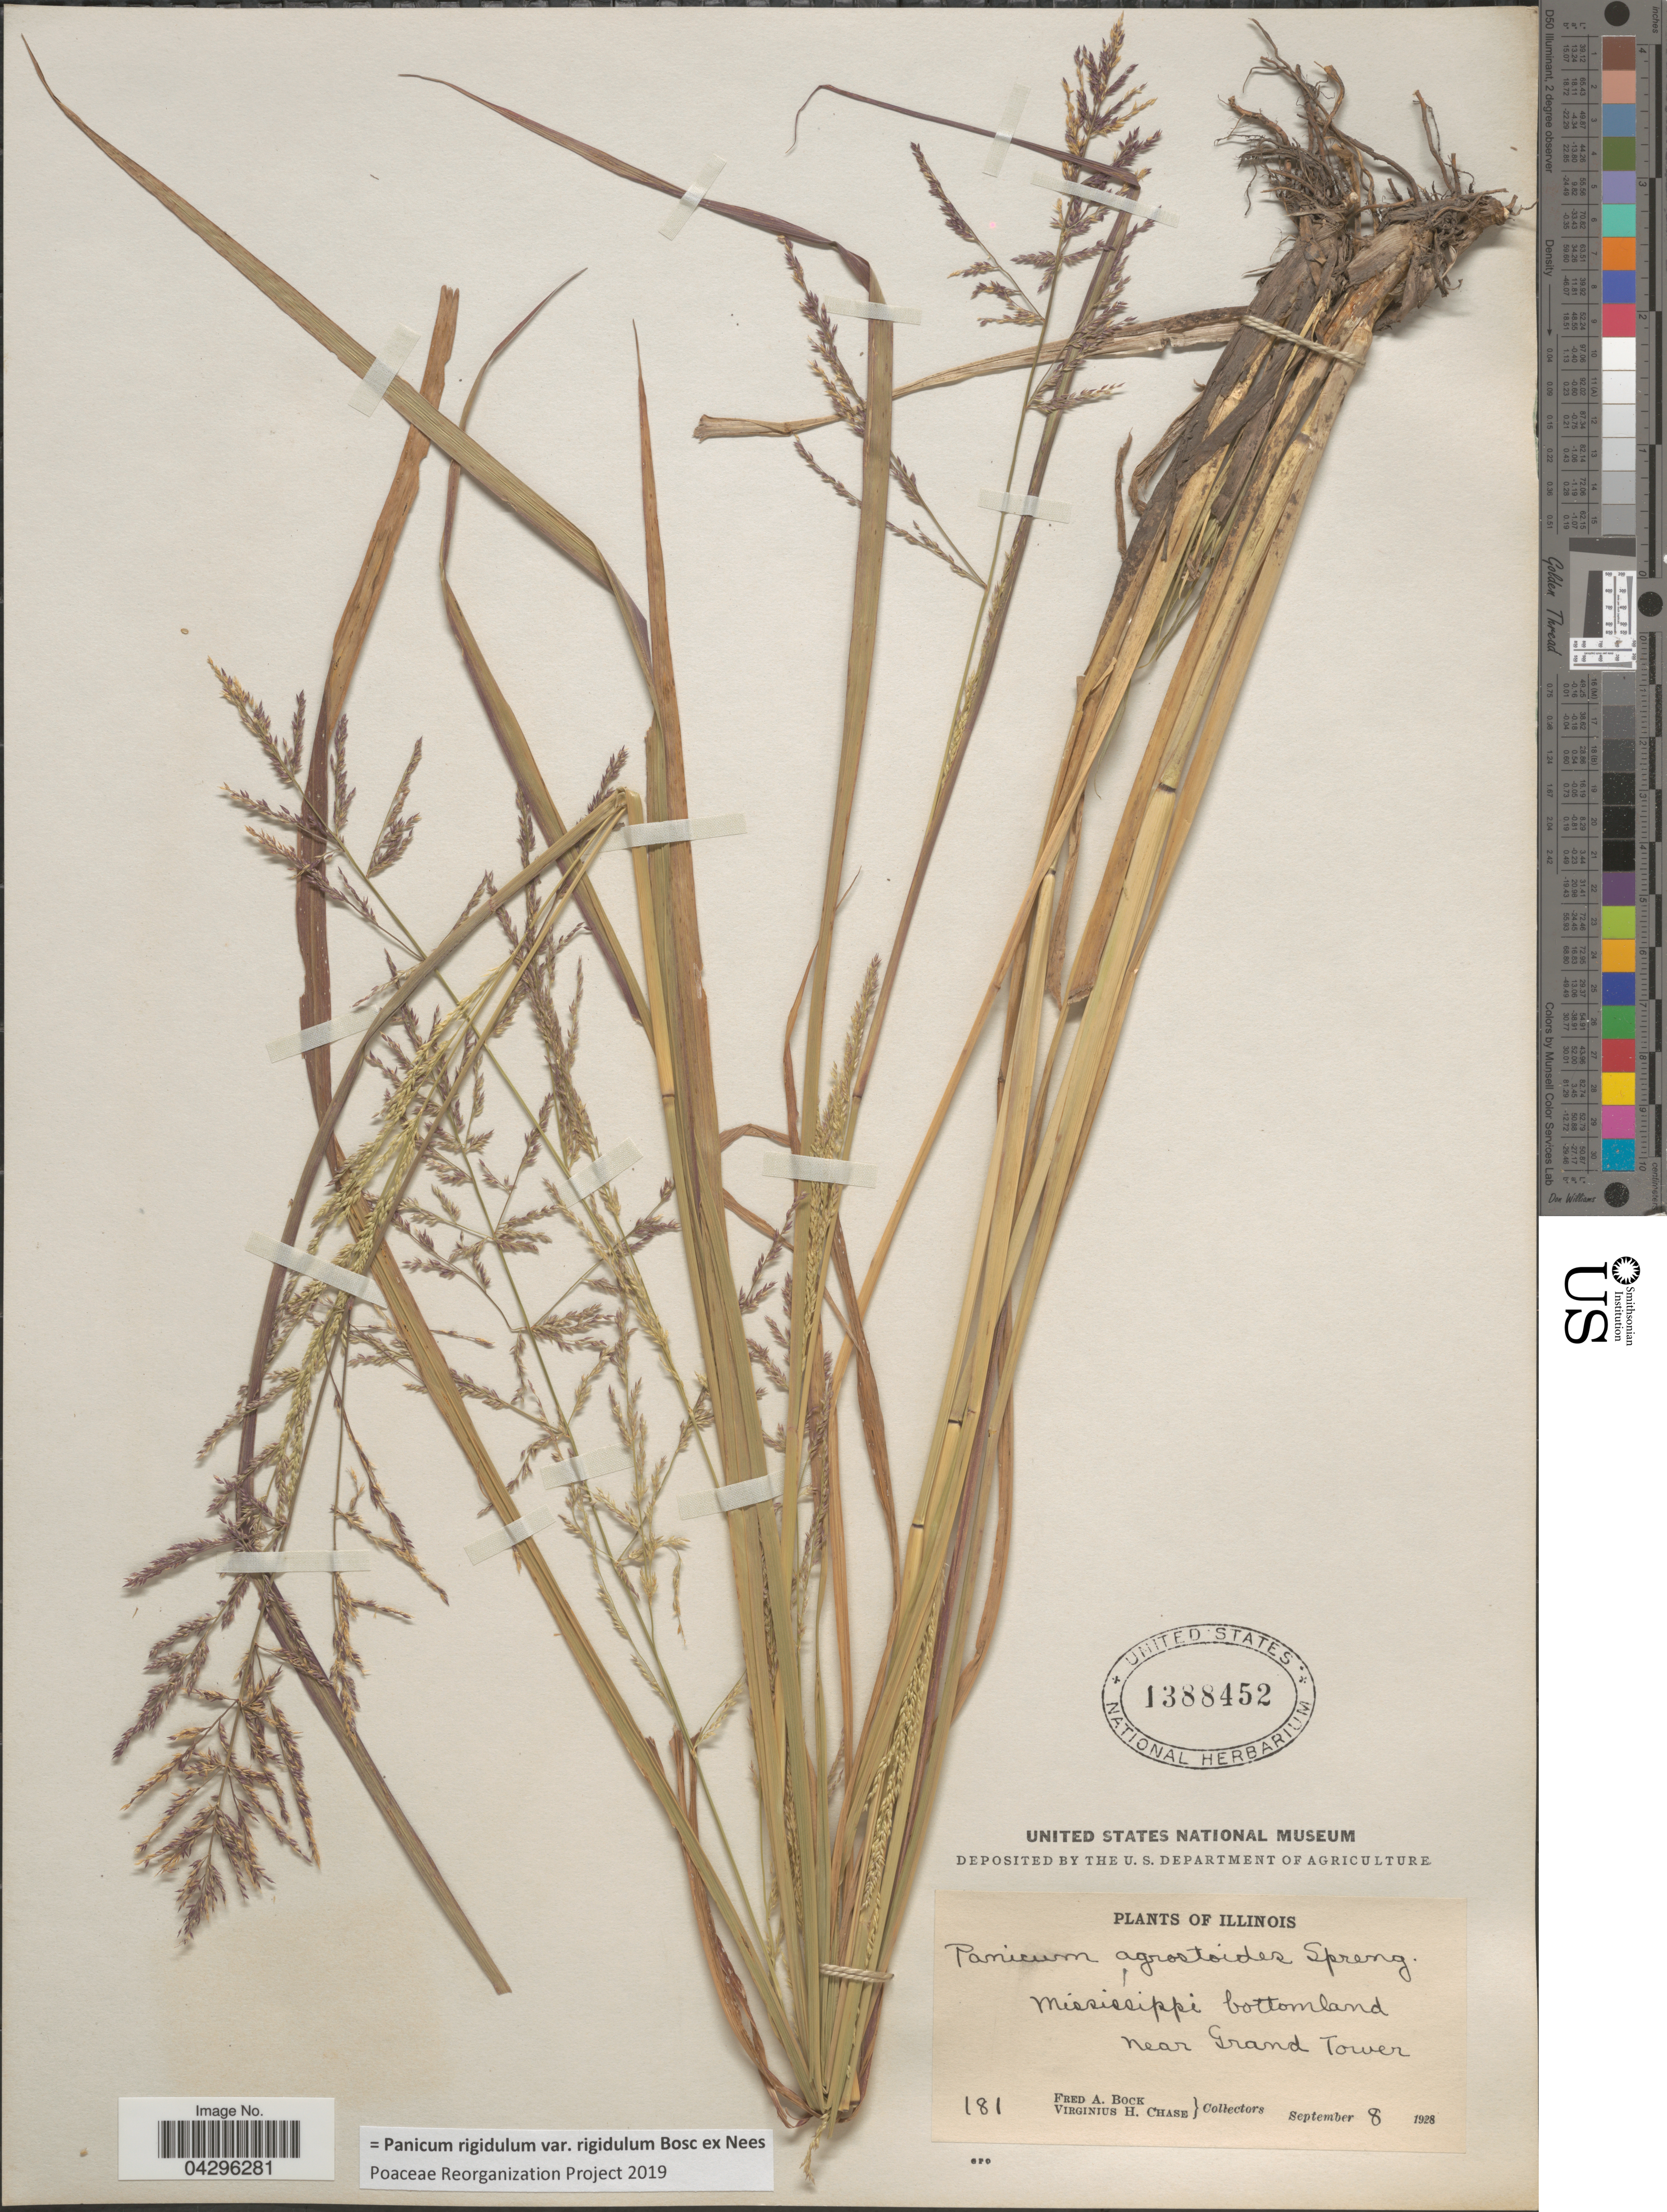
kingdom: Plantae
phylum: Tracheophyta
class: Liliopsida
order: Poales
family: Poaceae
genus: Panicum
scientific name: Panicum rigidulum var. rigidulum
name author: Bosc ex Nees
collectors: F. Bock & V. H. Chase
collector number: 181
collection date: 1928-09-08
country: United States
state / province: Illinois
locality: Mississippi bottomland near Grand Tower.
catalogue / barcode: US 1388452